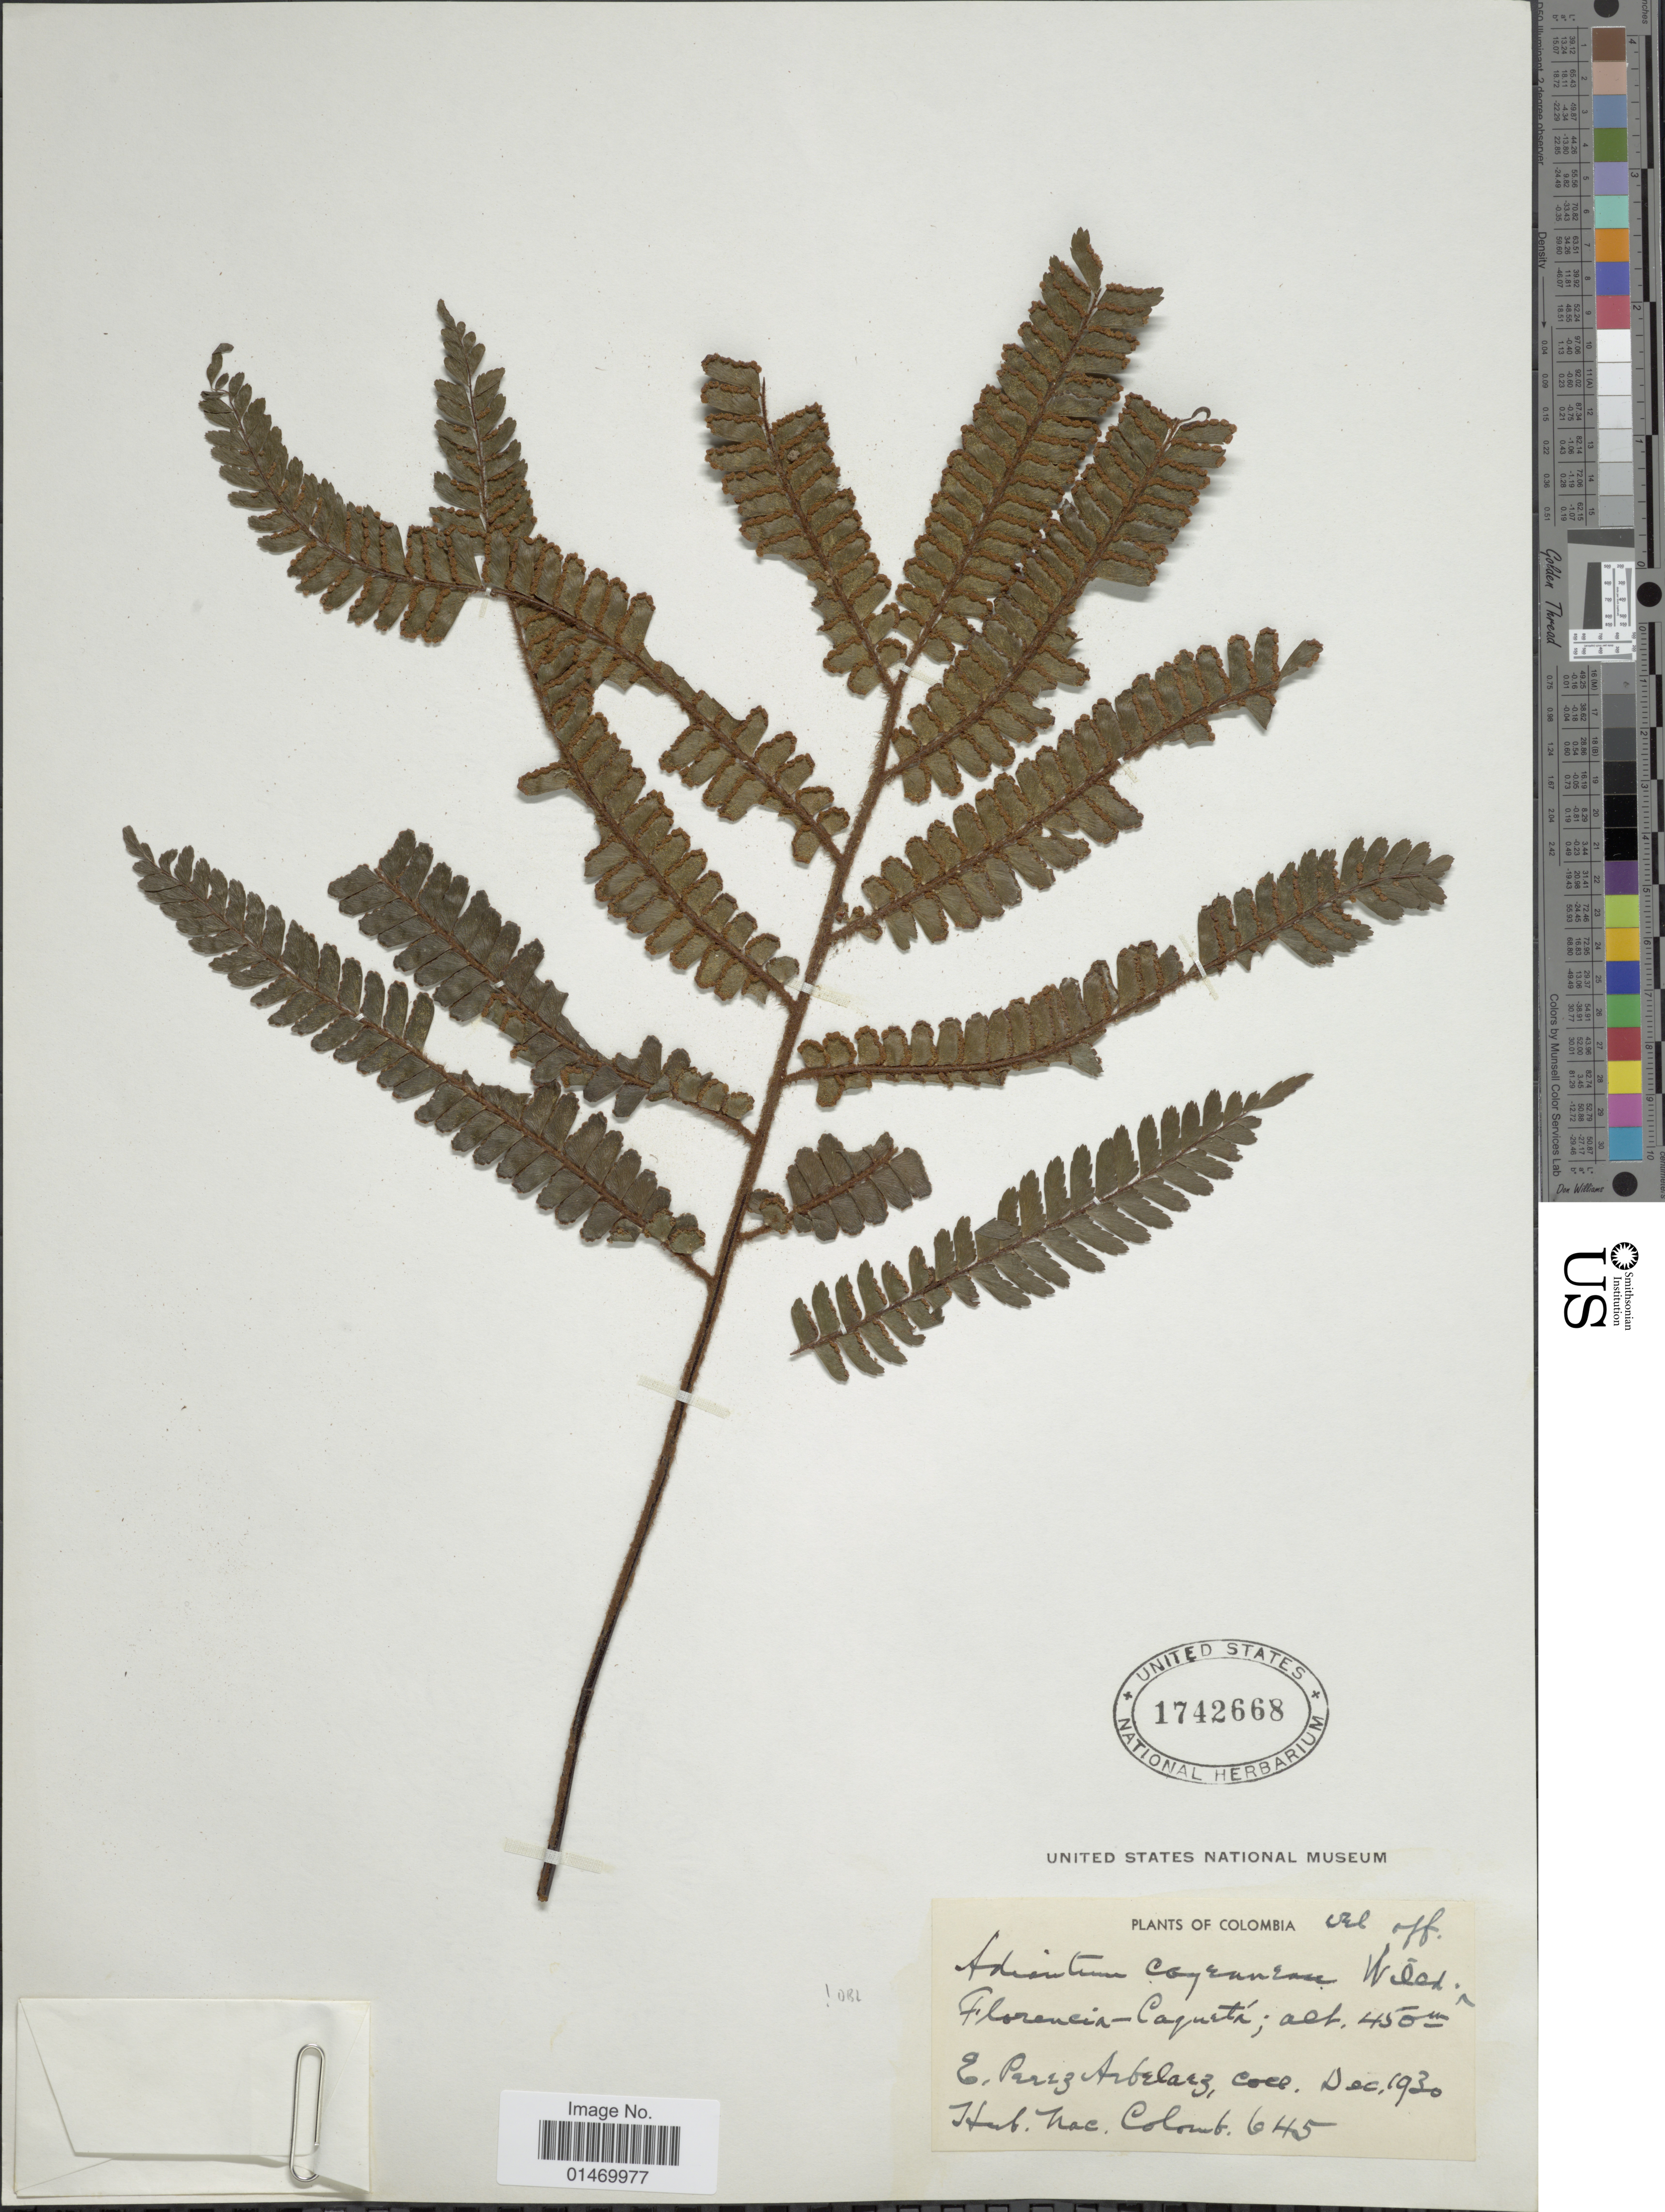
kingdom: Plantae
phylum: Tracheophyta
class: Polypodiopsida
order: Polypodiales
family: Pteridaceae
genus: Adiantum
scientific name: Adiantum cajennense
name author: Willd. ex Klotzsch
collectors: E. Pérez Arbeláez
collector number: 645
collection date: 1930-12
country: Colombia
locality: Colombia, Florencia-Caquete.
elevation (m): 450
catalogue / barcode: US 1742668